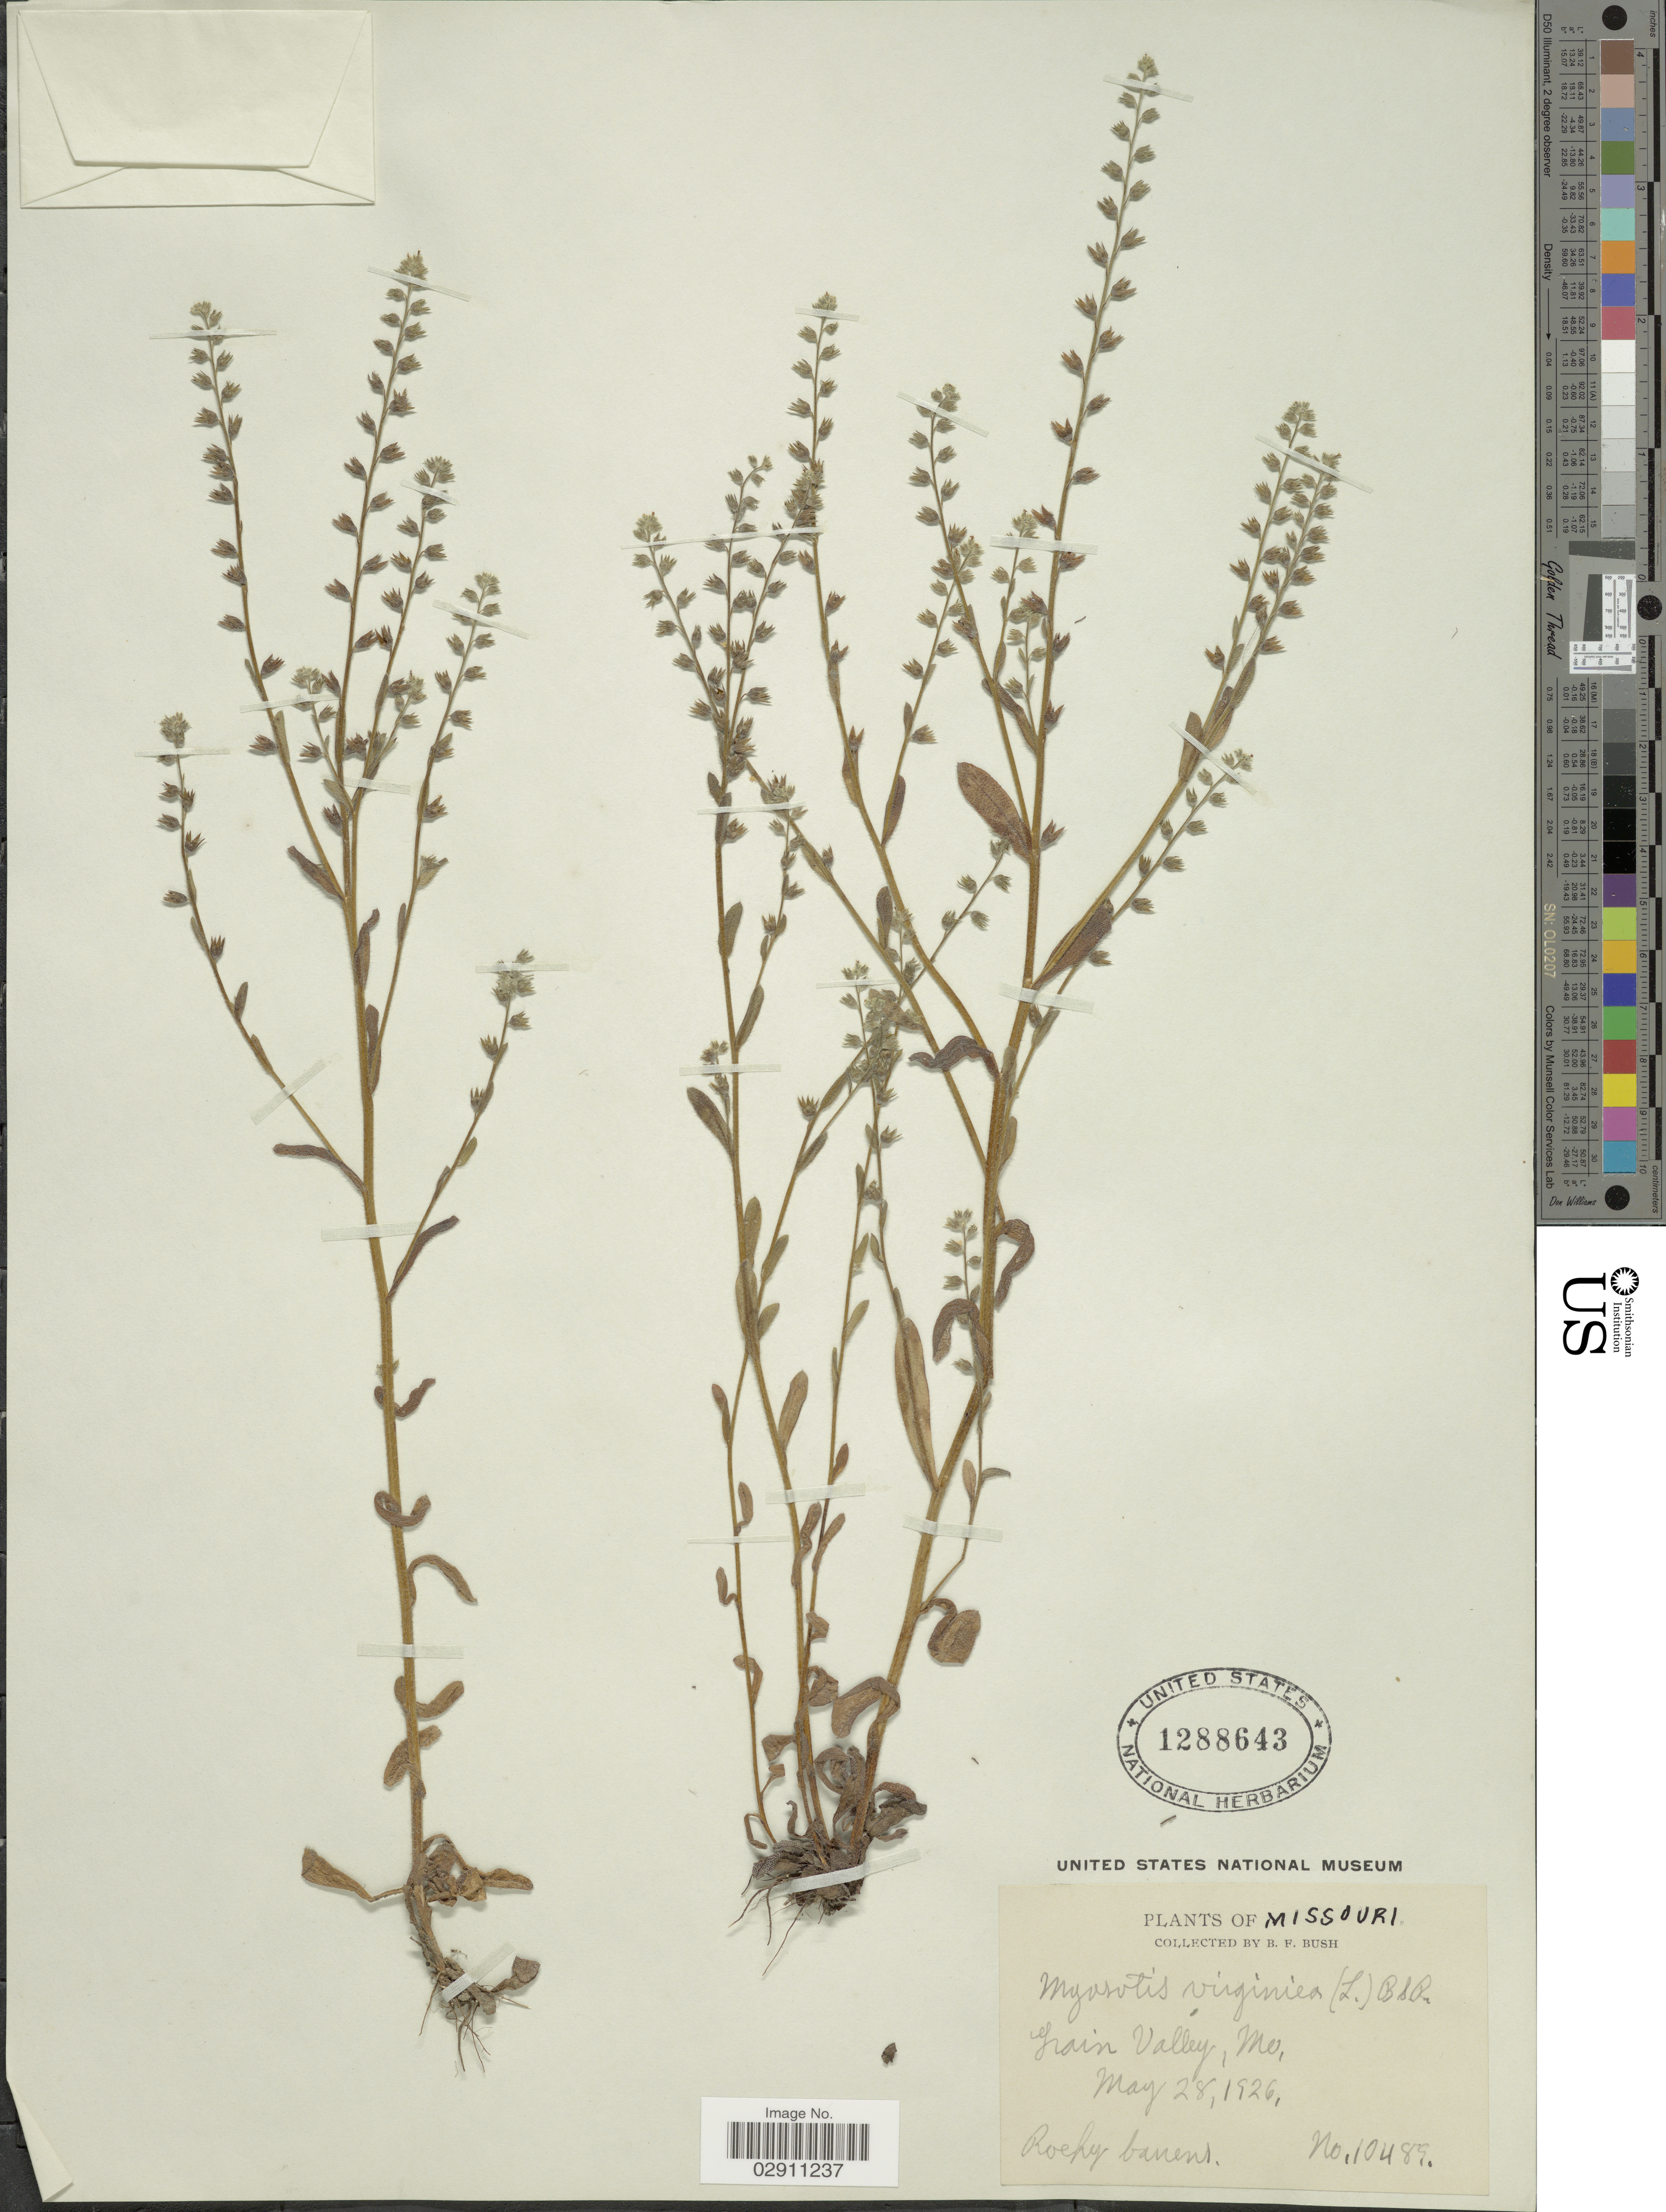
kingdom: Plantae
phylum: Tracheophyta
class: Magnoliopsida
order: Boraginales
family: Boraginaceae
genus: Myosotis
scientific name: Myosotis verna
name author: Nutt.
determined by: Goldman, Doug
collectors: B. F. Bush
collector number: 10489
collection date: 1926-05-28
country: United States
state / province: Missouri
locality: Grain Valley.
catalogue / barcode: US 1288643